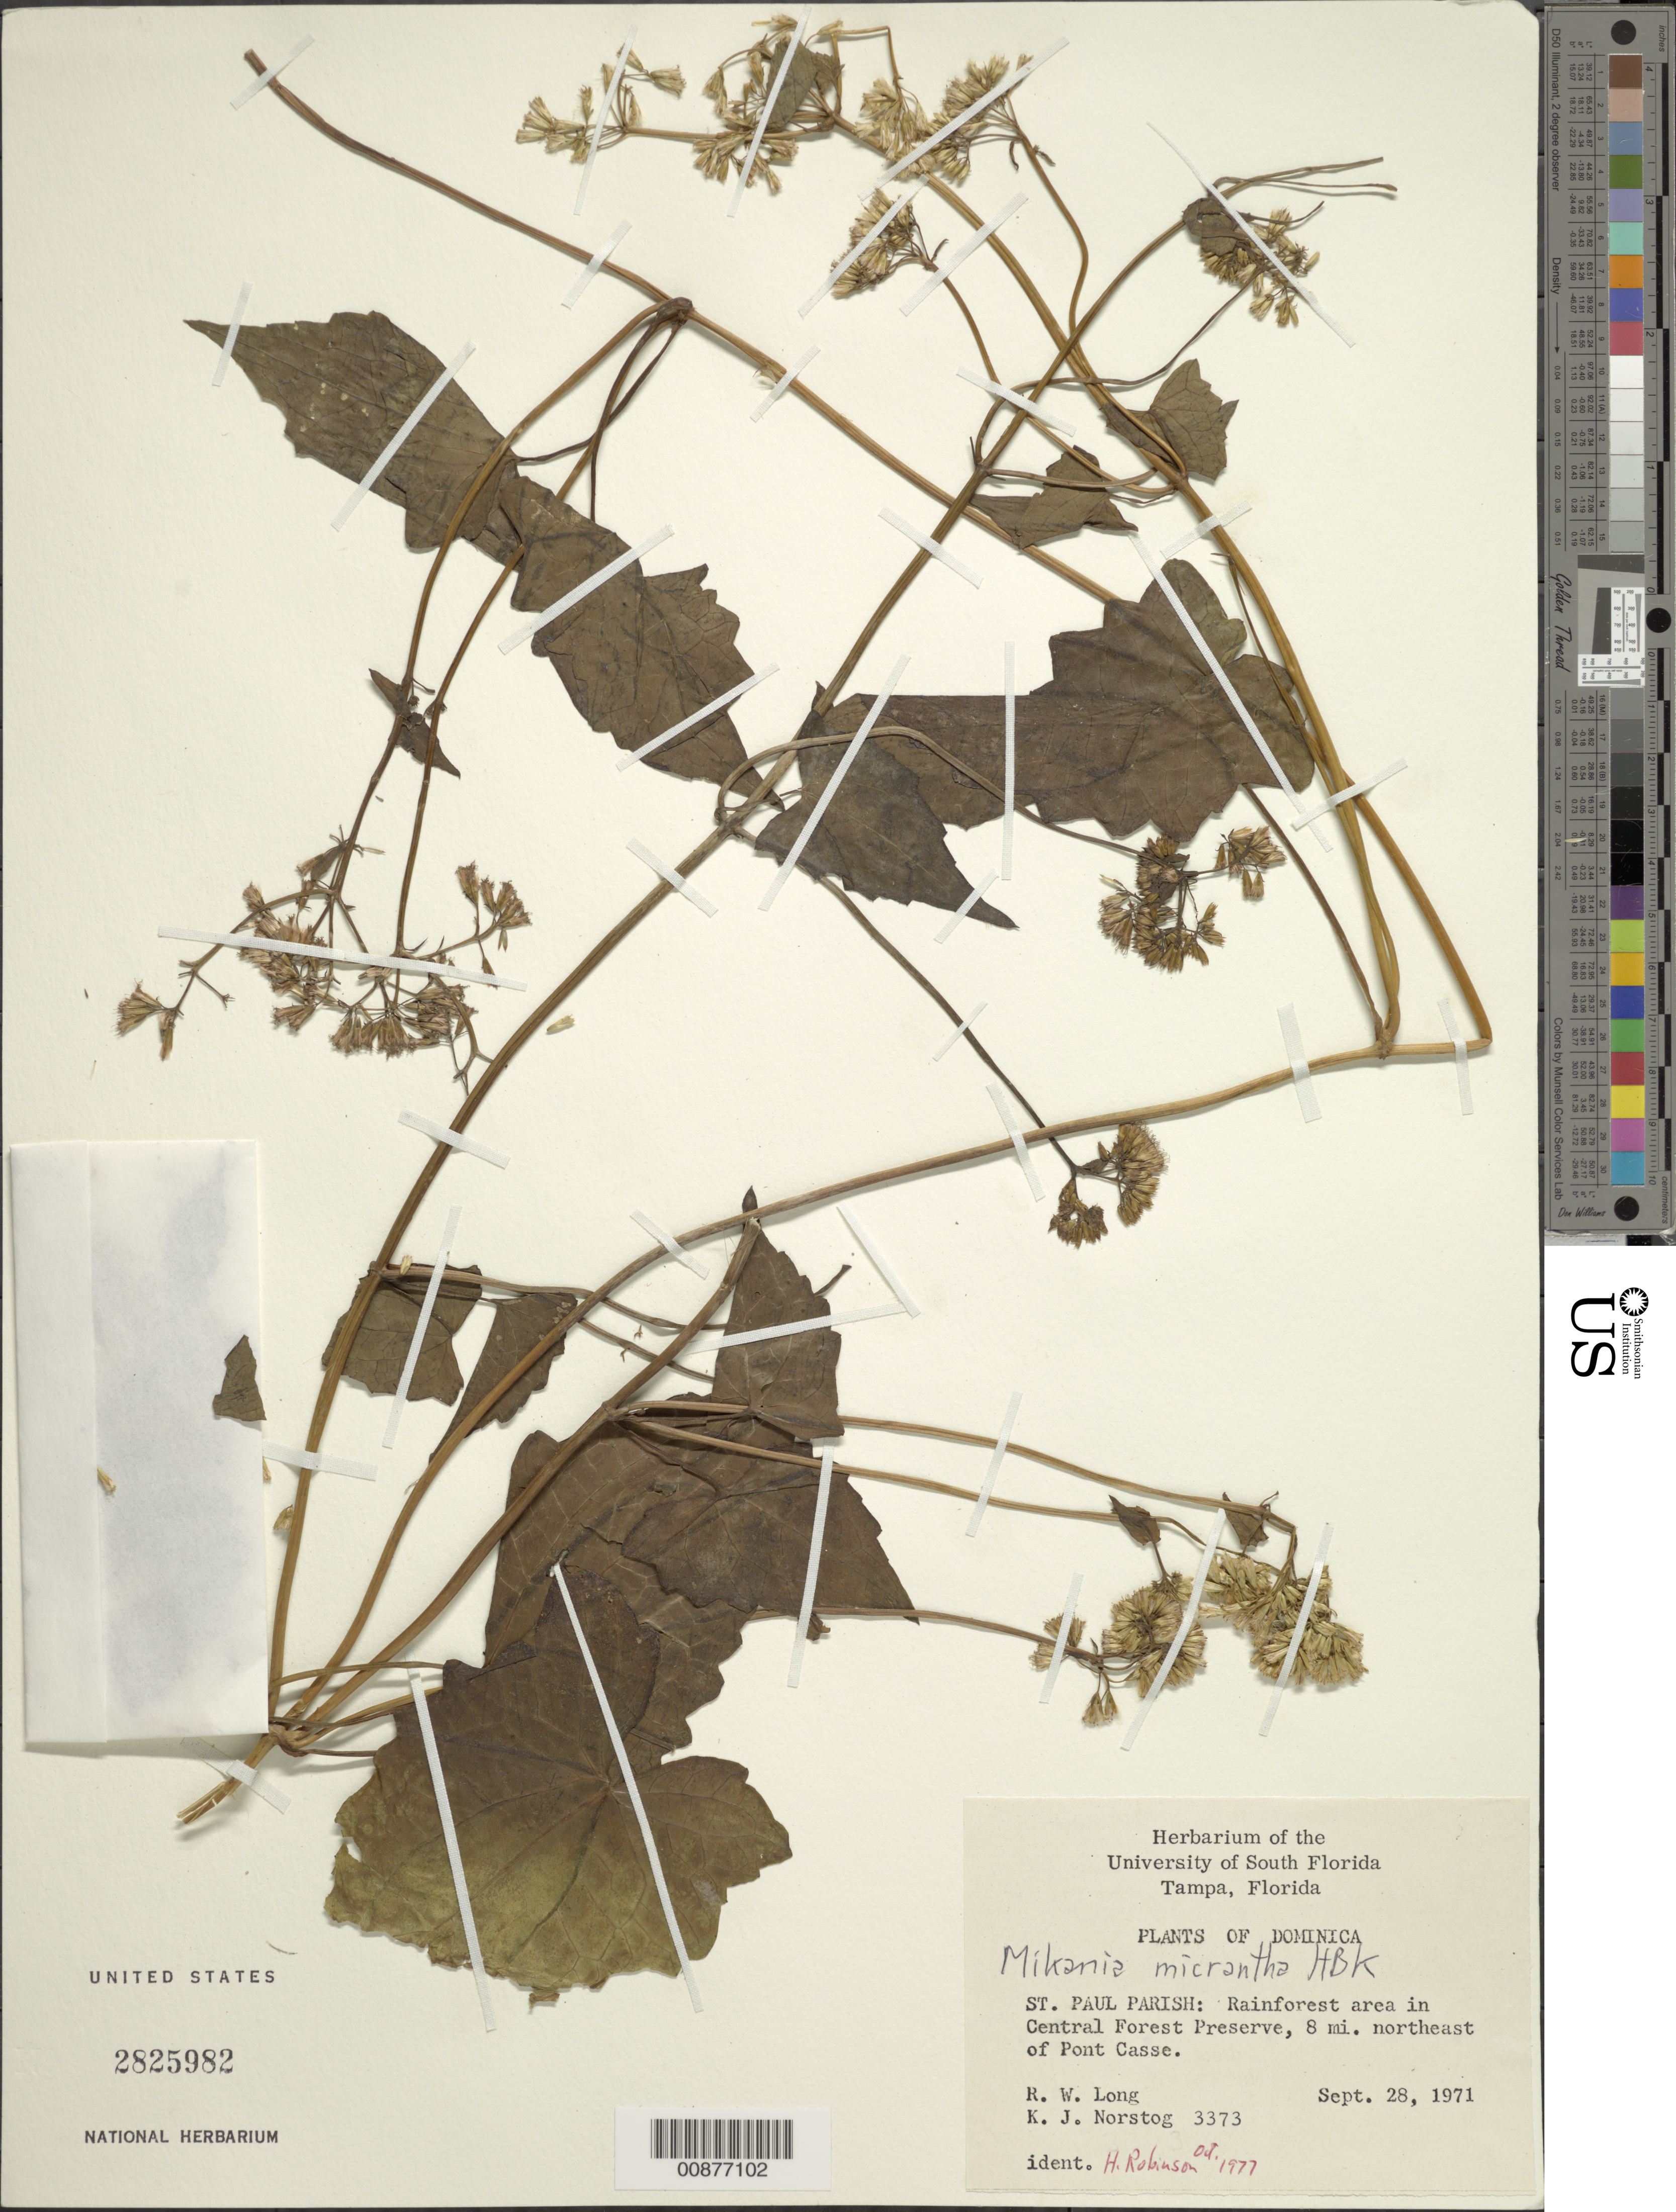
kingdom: Plantae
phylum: Tracheophyta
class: Magnoliopsida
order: Asterales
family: Asteraceae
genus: Mikania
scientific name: Mikania micrantha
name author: Kunth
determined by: Robinson, Harold E., (US)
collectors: R. W. Long & K. Norstog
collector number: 3373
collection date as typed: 28 Sep 1971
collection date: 1971-09-28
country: Dominica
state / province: St. Paul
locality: Central Forest Preserve, 8 mi. northeast of Pont Casse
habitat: Rainforest area in preserve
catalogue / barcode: US 2825982